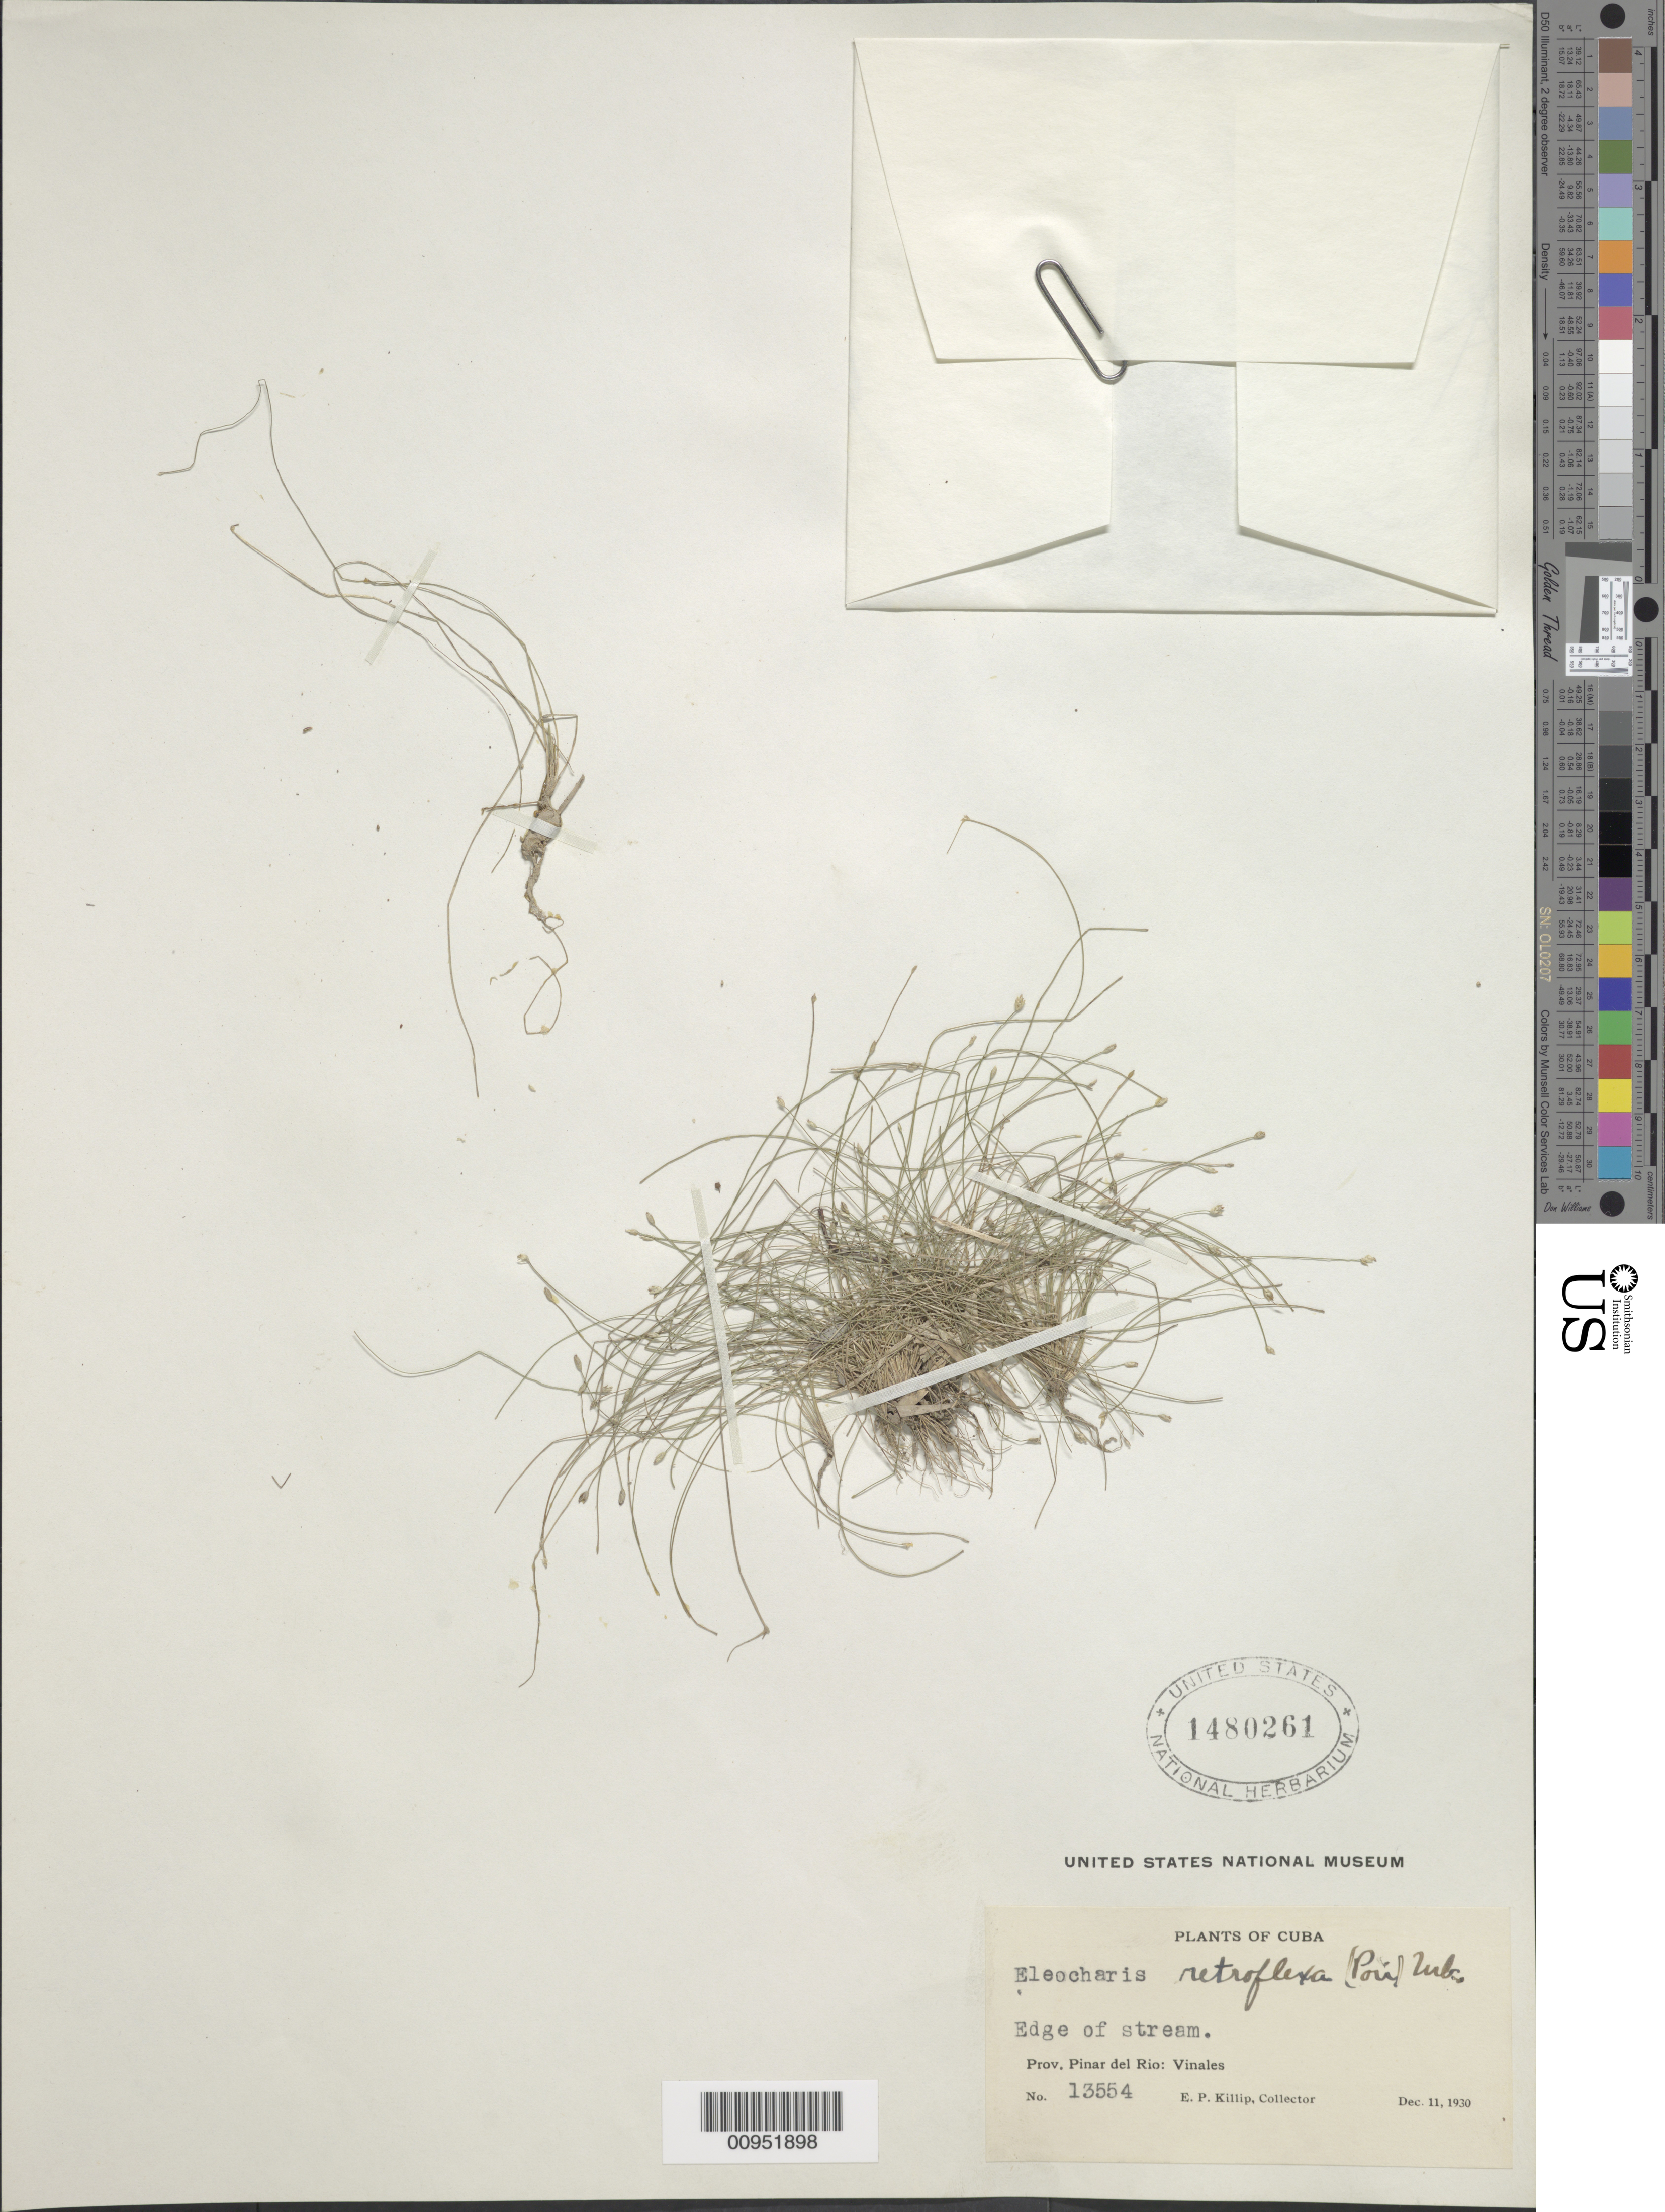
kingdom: Plantae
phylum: Tracheophyta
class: Liliopsida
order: Poales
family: Cyperaceae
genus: Eleocharis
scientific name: Eleocharis retroflexa subsp. retroflexa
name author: (Poir.) Urb.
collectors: E. P. Killip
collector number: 13554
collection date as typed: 11 Dec 1930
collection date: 1930-12-11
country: Cuba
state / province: Pinar del Rio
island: Cuba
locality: Viñales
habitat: Edge of stream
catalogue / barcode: US 1480261